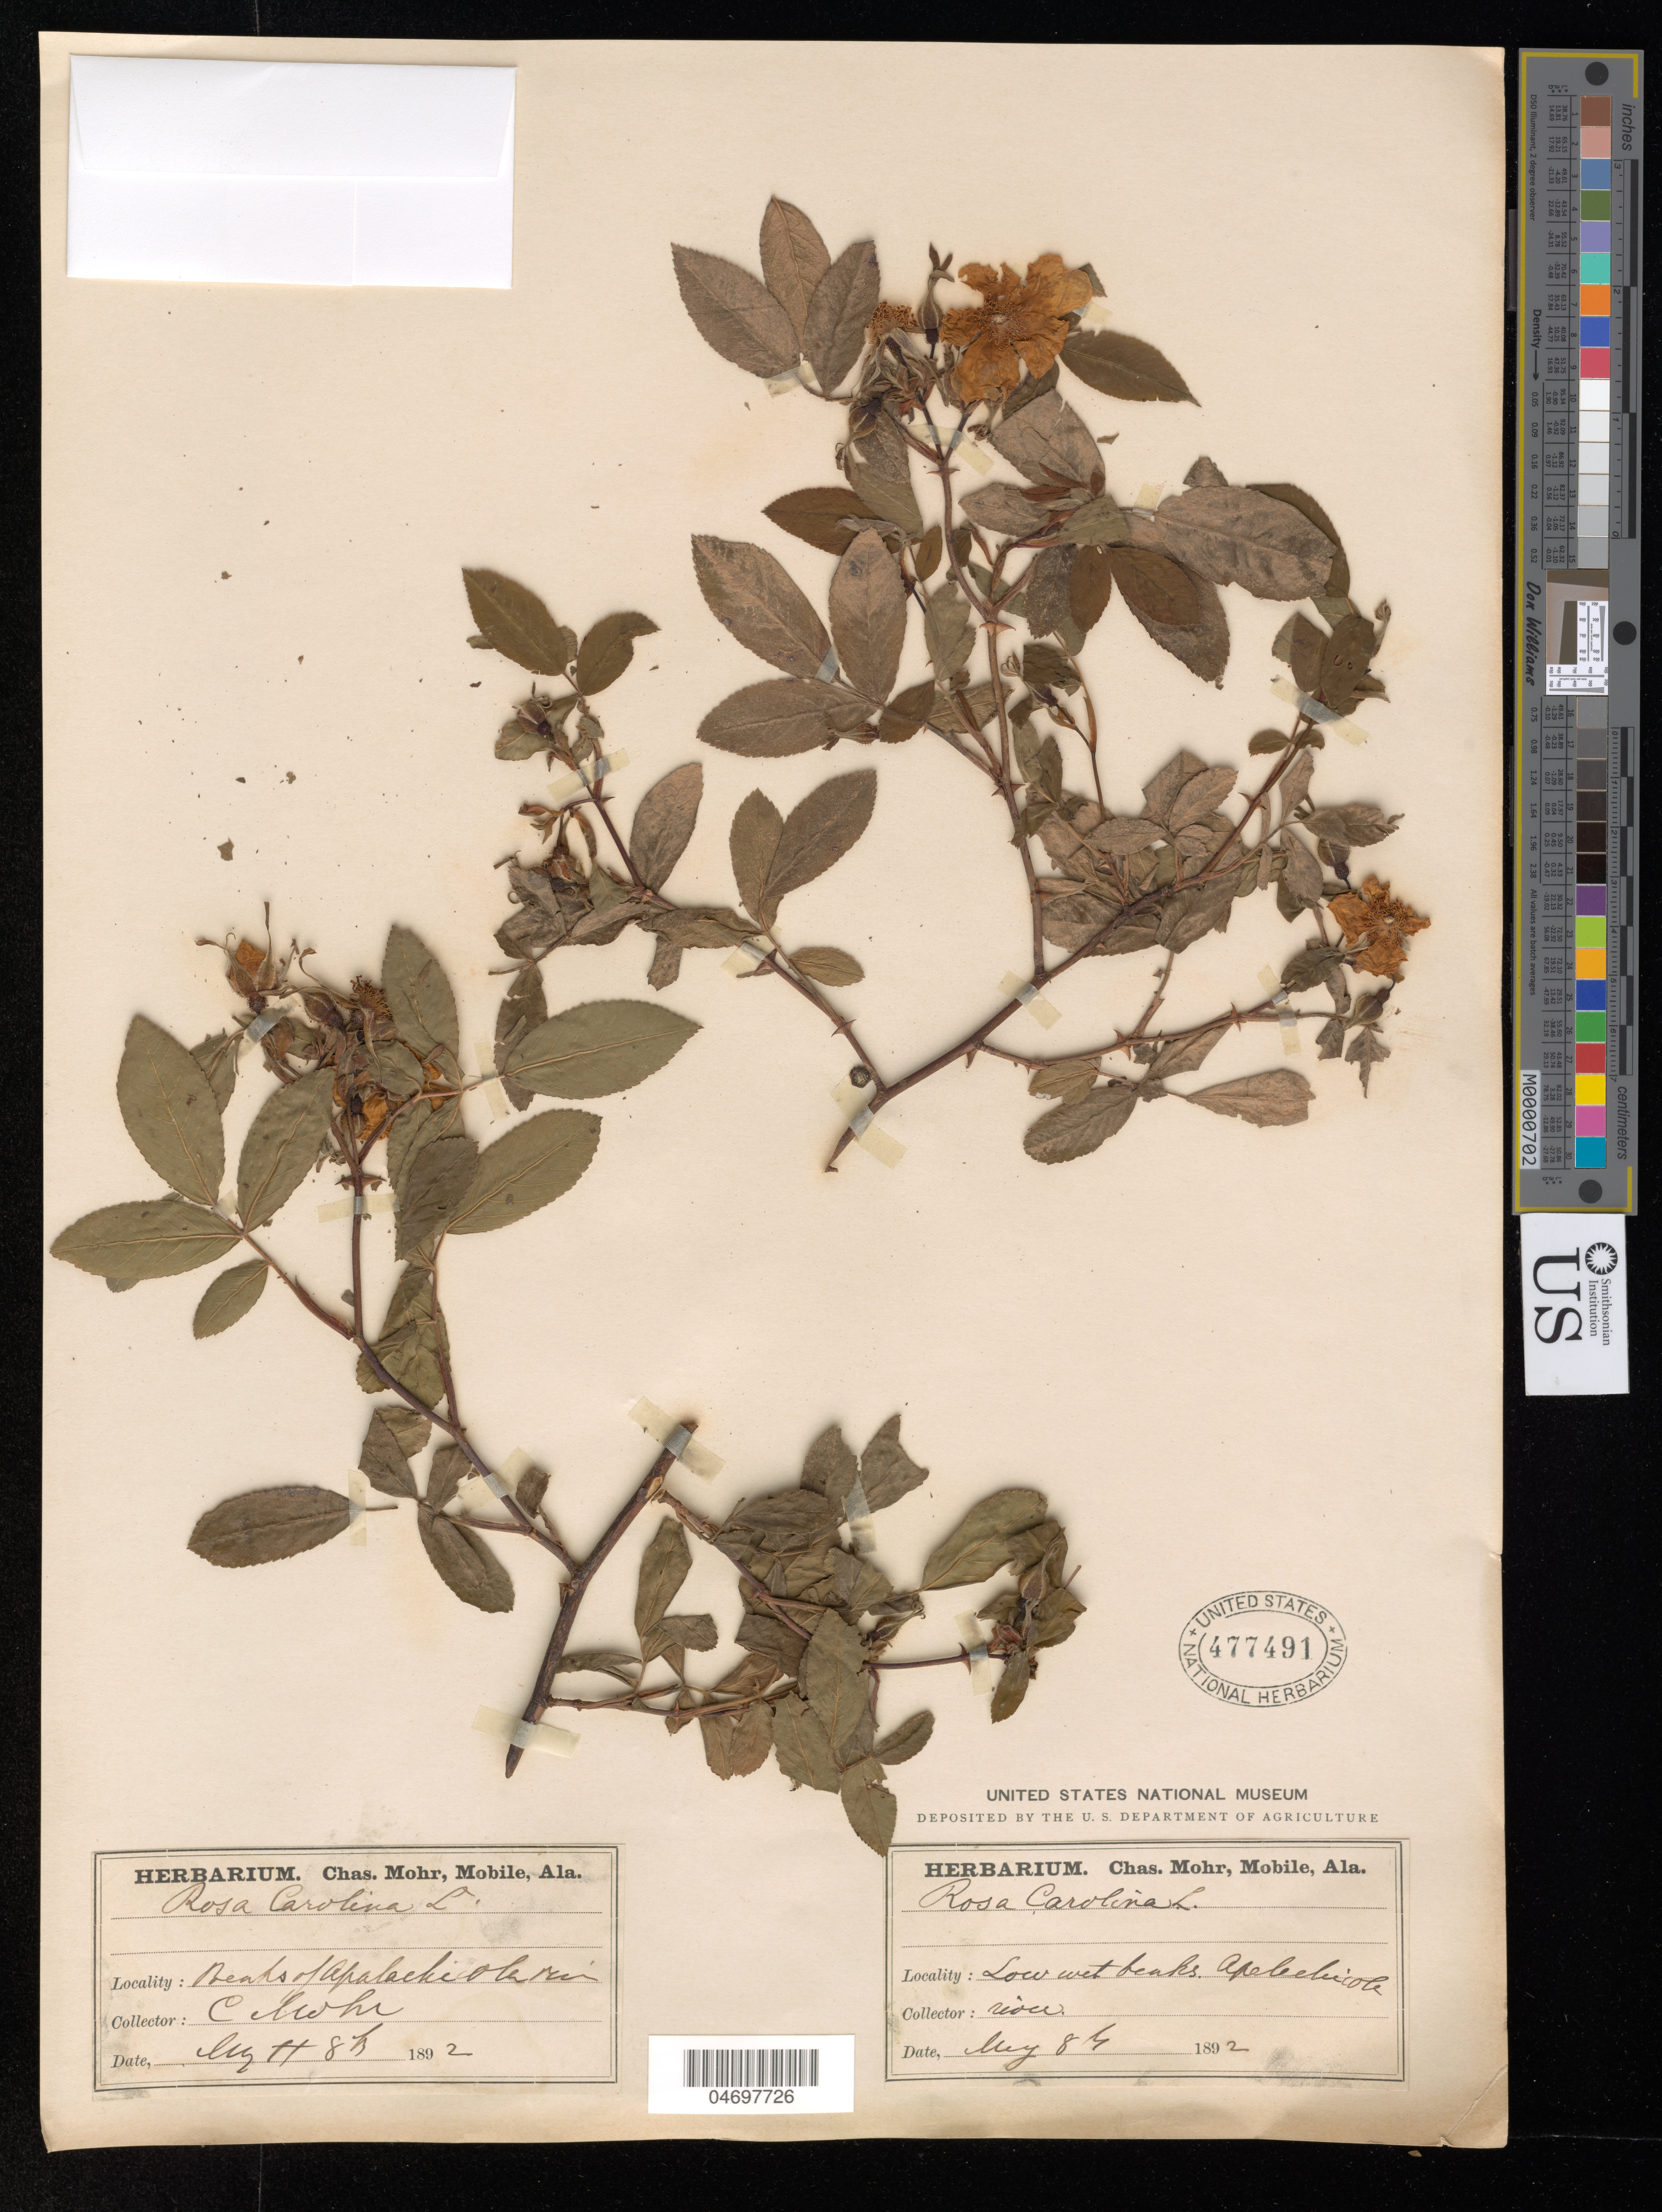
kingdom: Plantae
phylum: Tracheophyta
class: Magnoliopsida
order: Rosales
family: Rosaceae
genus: Rosa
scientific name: Rosa carolina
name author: L.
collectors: C. Mohr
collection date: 1892-05-08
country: United States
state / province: Florida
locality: Apalachicola river.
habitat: Borders of river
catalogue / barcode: US 477491